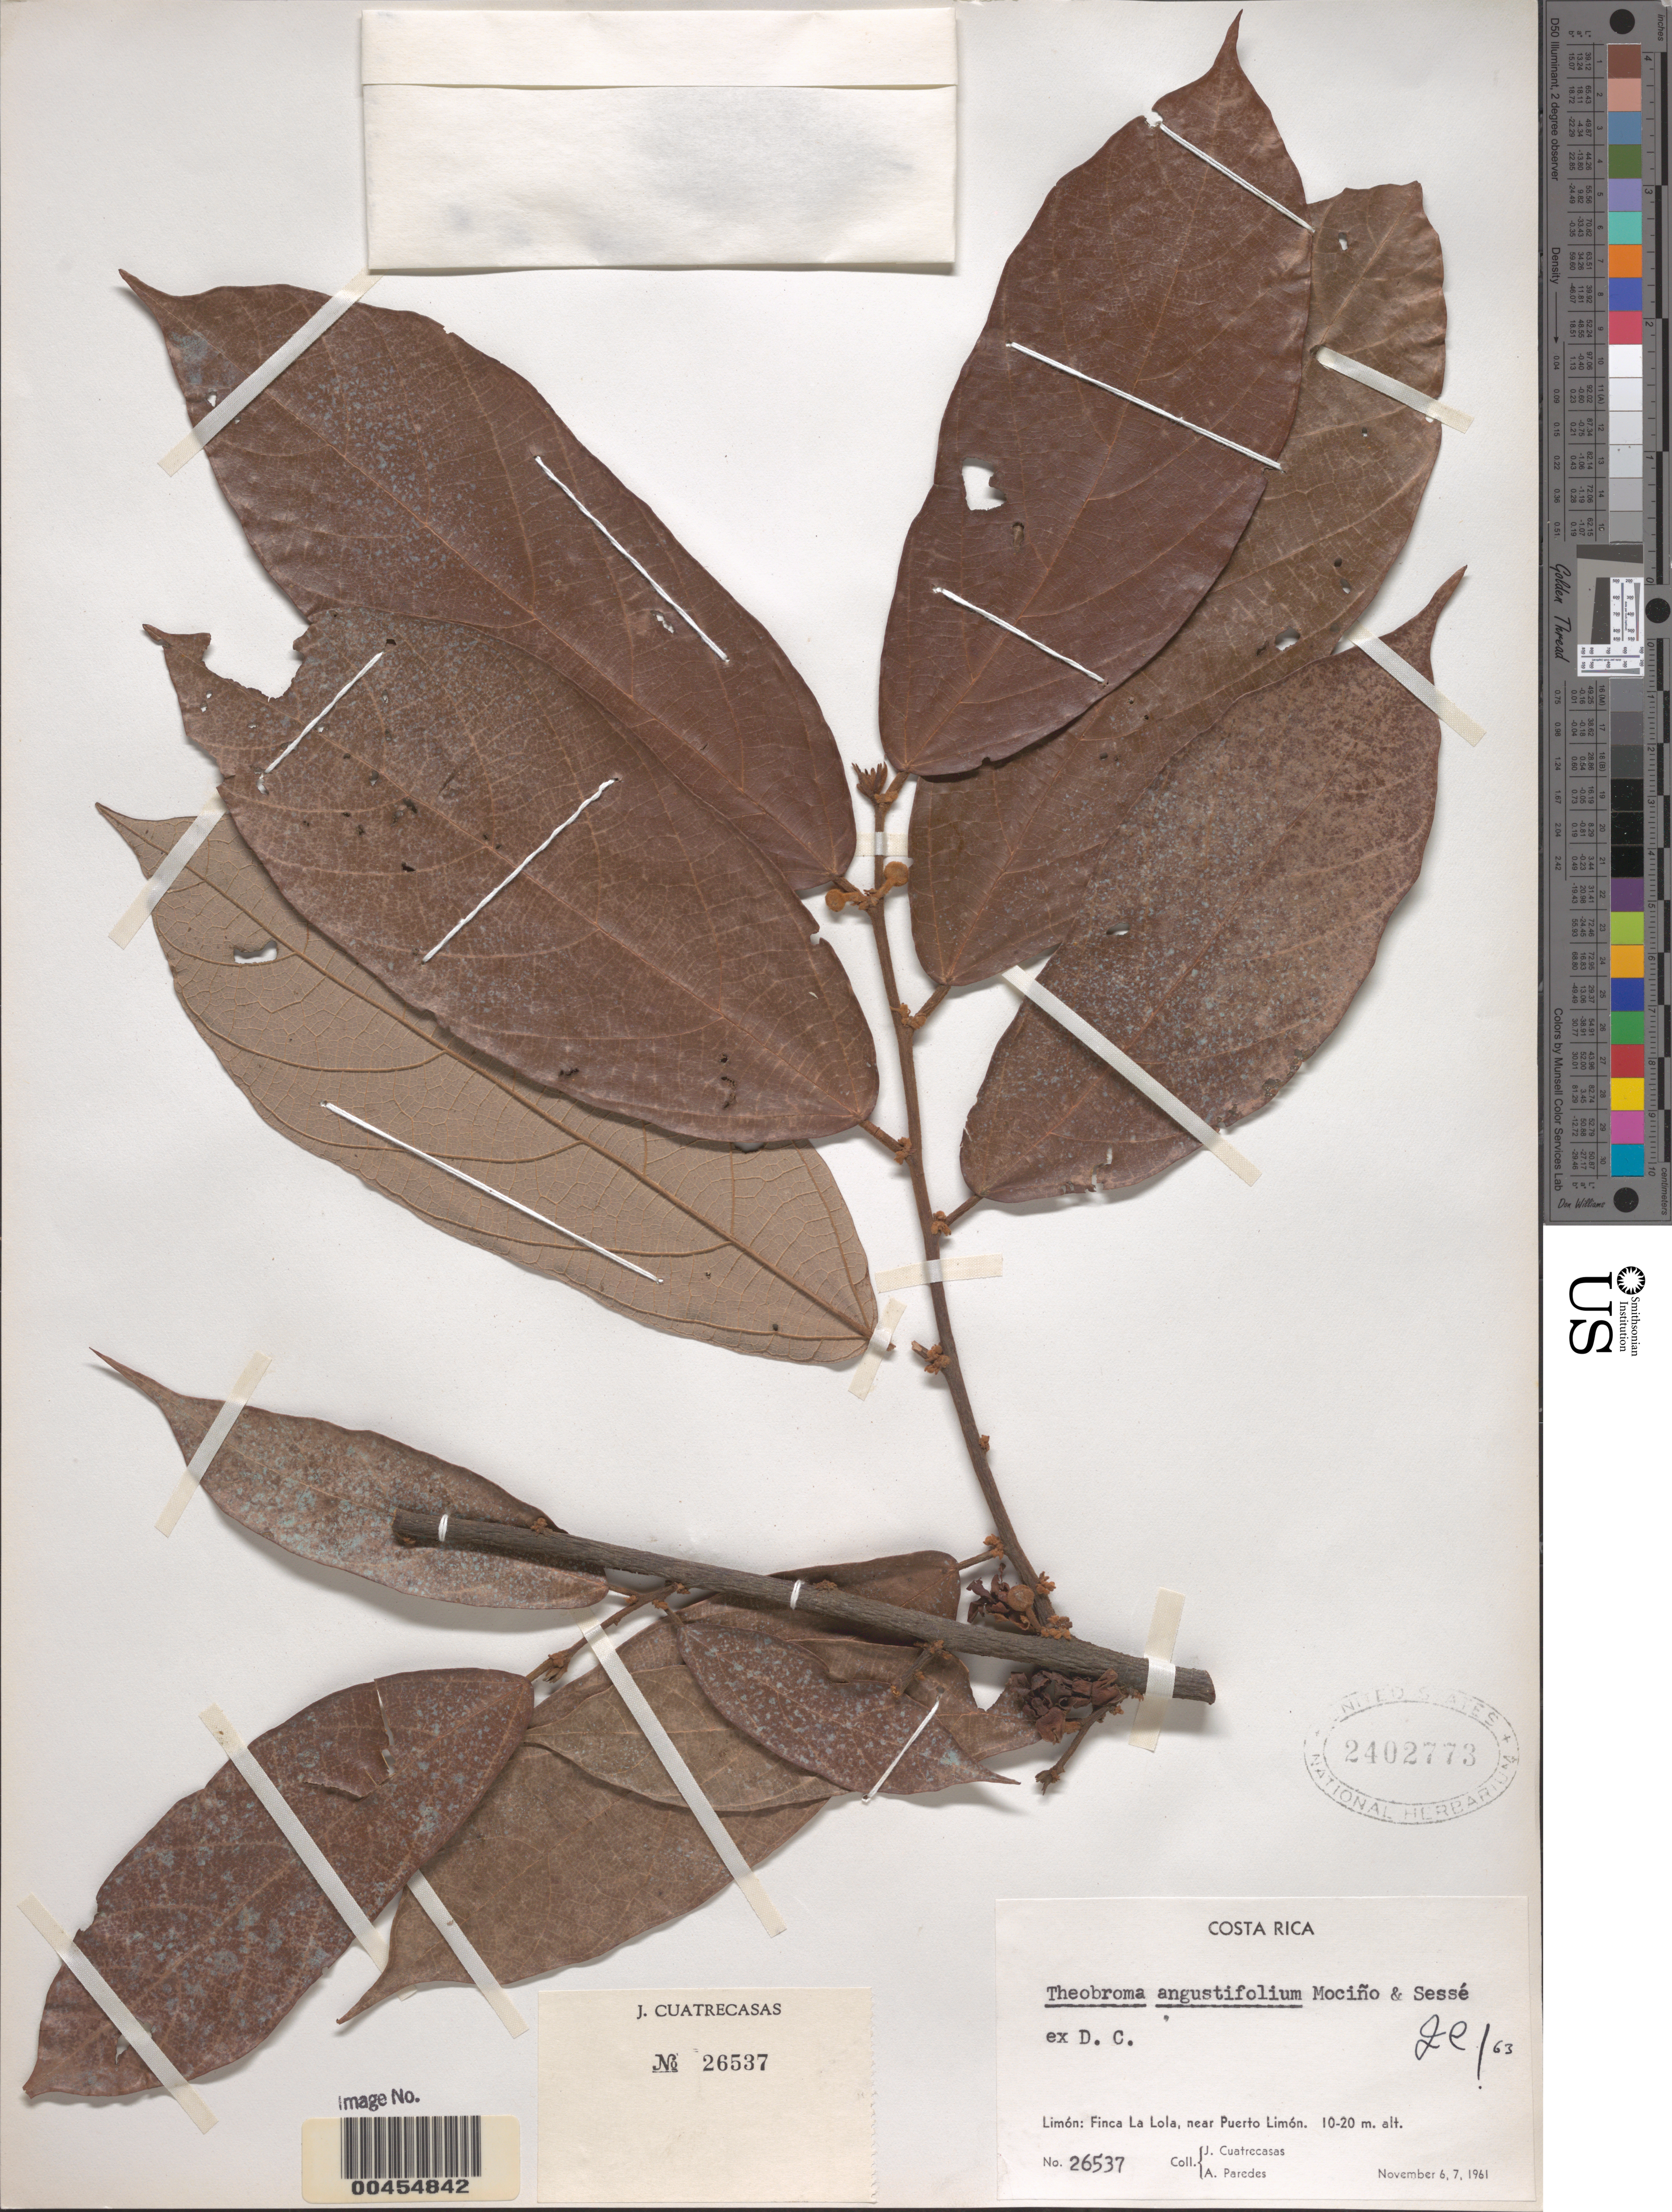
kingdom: Plantae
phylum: Tracheophyta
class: Magnoliopsida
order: Malvales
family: Malvaceae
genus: Theobroma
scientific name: Theobroma angustifolium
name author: DC.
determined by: Dorr, Laurence J., Curator (BOT), Smithsonian Institution - National Museum of Natural History (UNITED STATES)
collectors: J. Cuatrecasas & A. Paredes C.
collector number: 26537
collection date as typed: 06 Nov 1961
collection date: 1961-11-06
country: Costa Rica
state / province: Limón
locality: Finca La Lola, near Puerto Limón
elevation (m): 10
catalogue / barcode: US 2402773